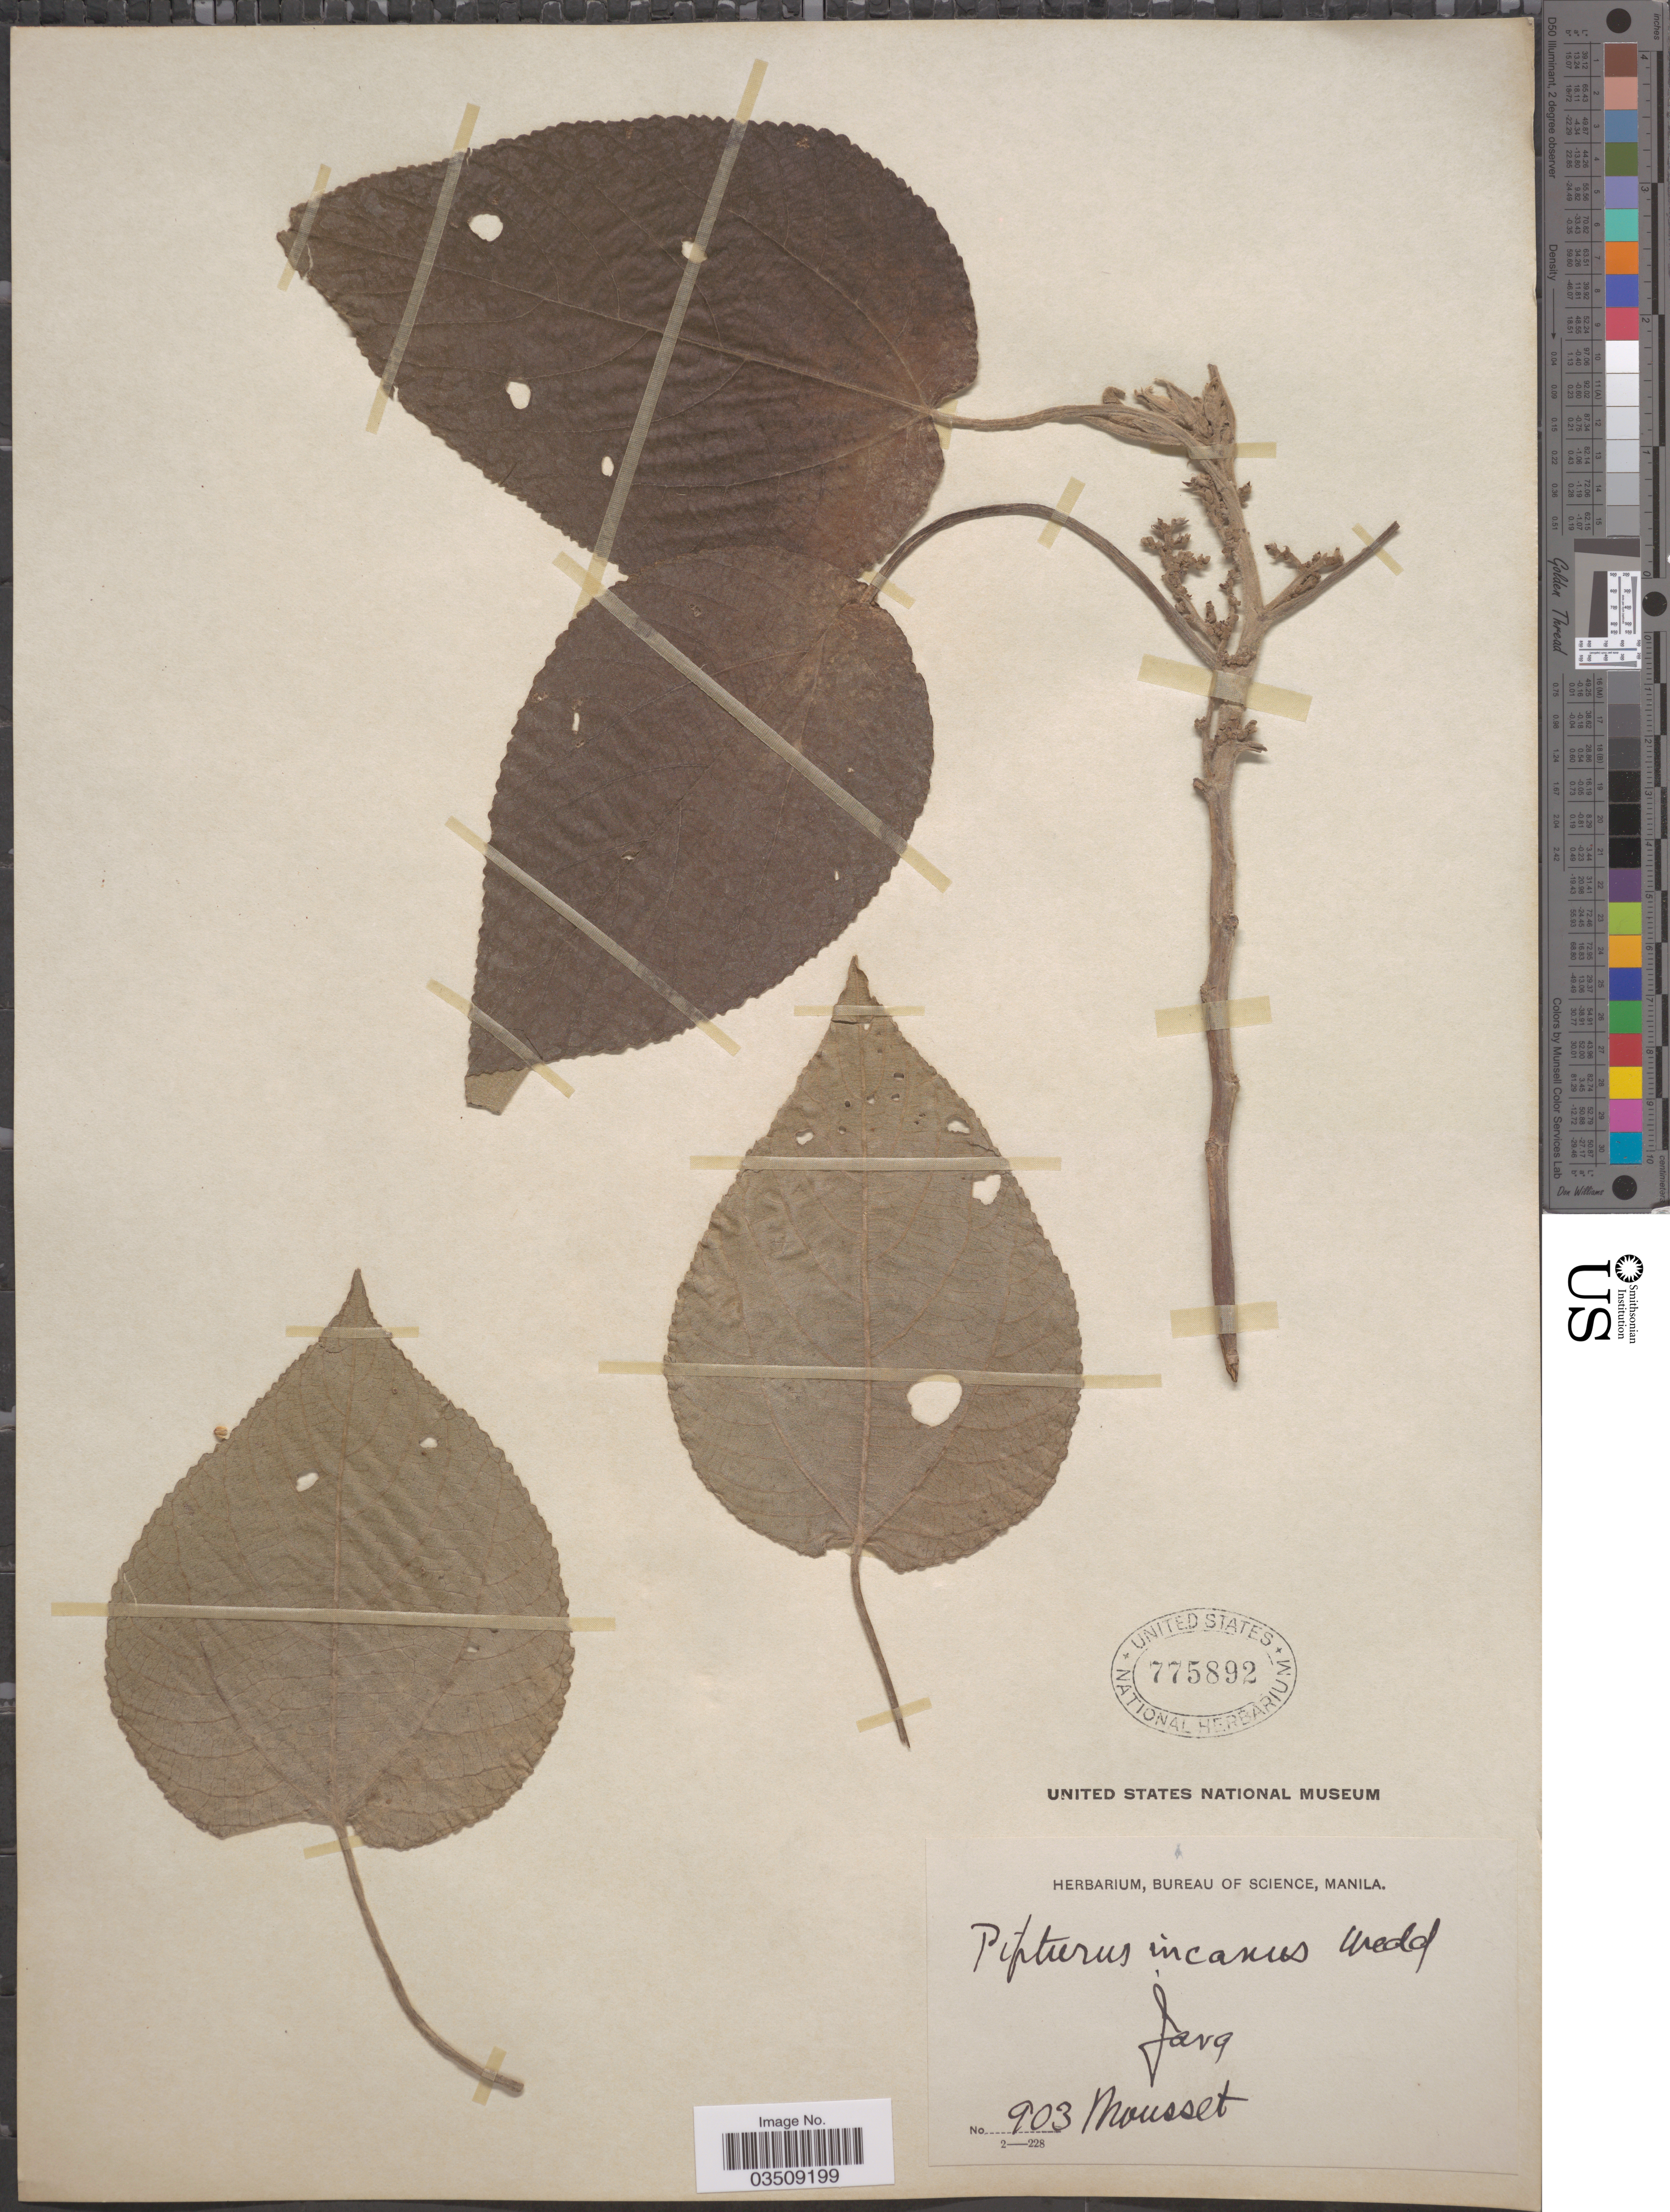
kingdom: Plantae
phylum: Tracheophyta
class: Magnoliopsida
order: Rosales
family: Urticaceae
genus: Pipturus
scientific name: Pipturus incanus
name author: Wedd.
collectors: Mousset, --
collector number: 903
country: Indonesia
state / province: Java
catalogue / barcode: US 775892